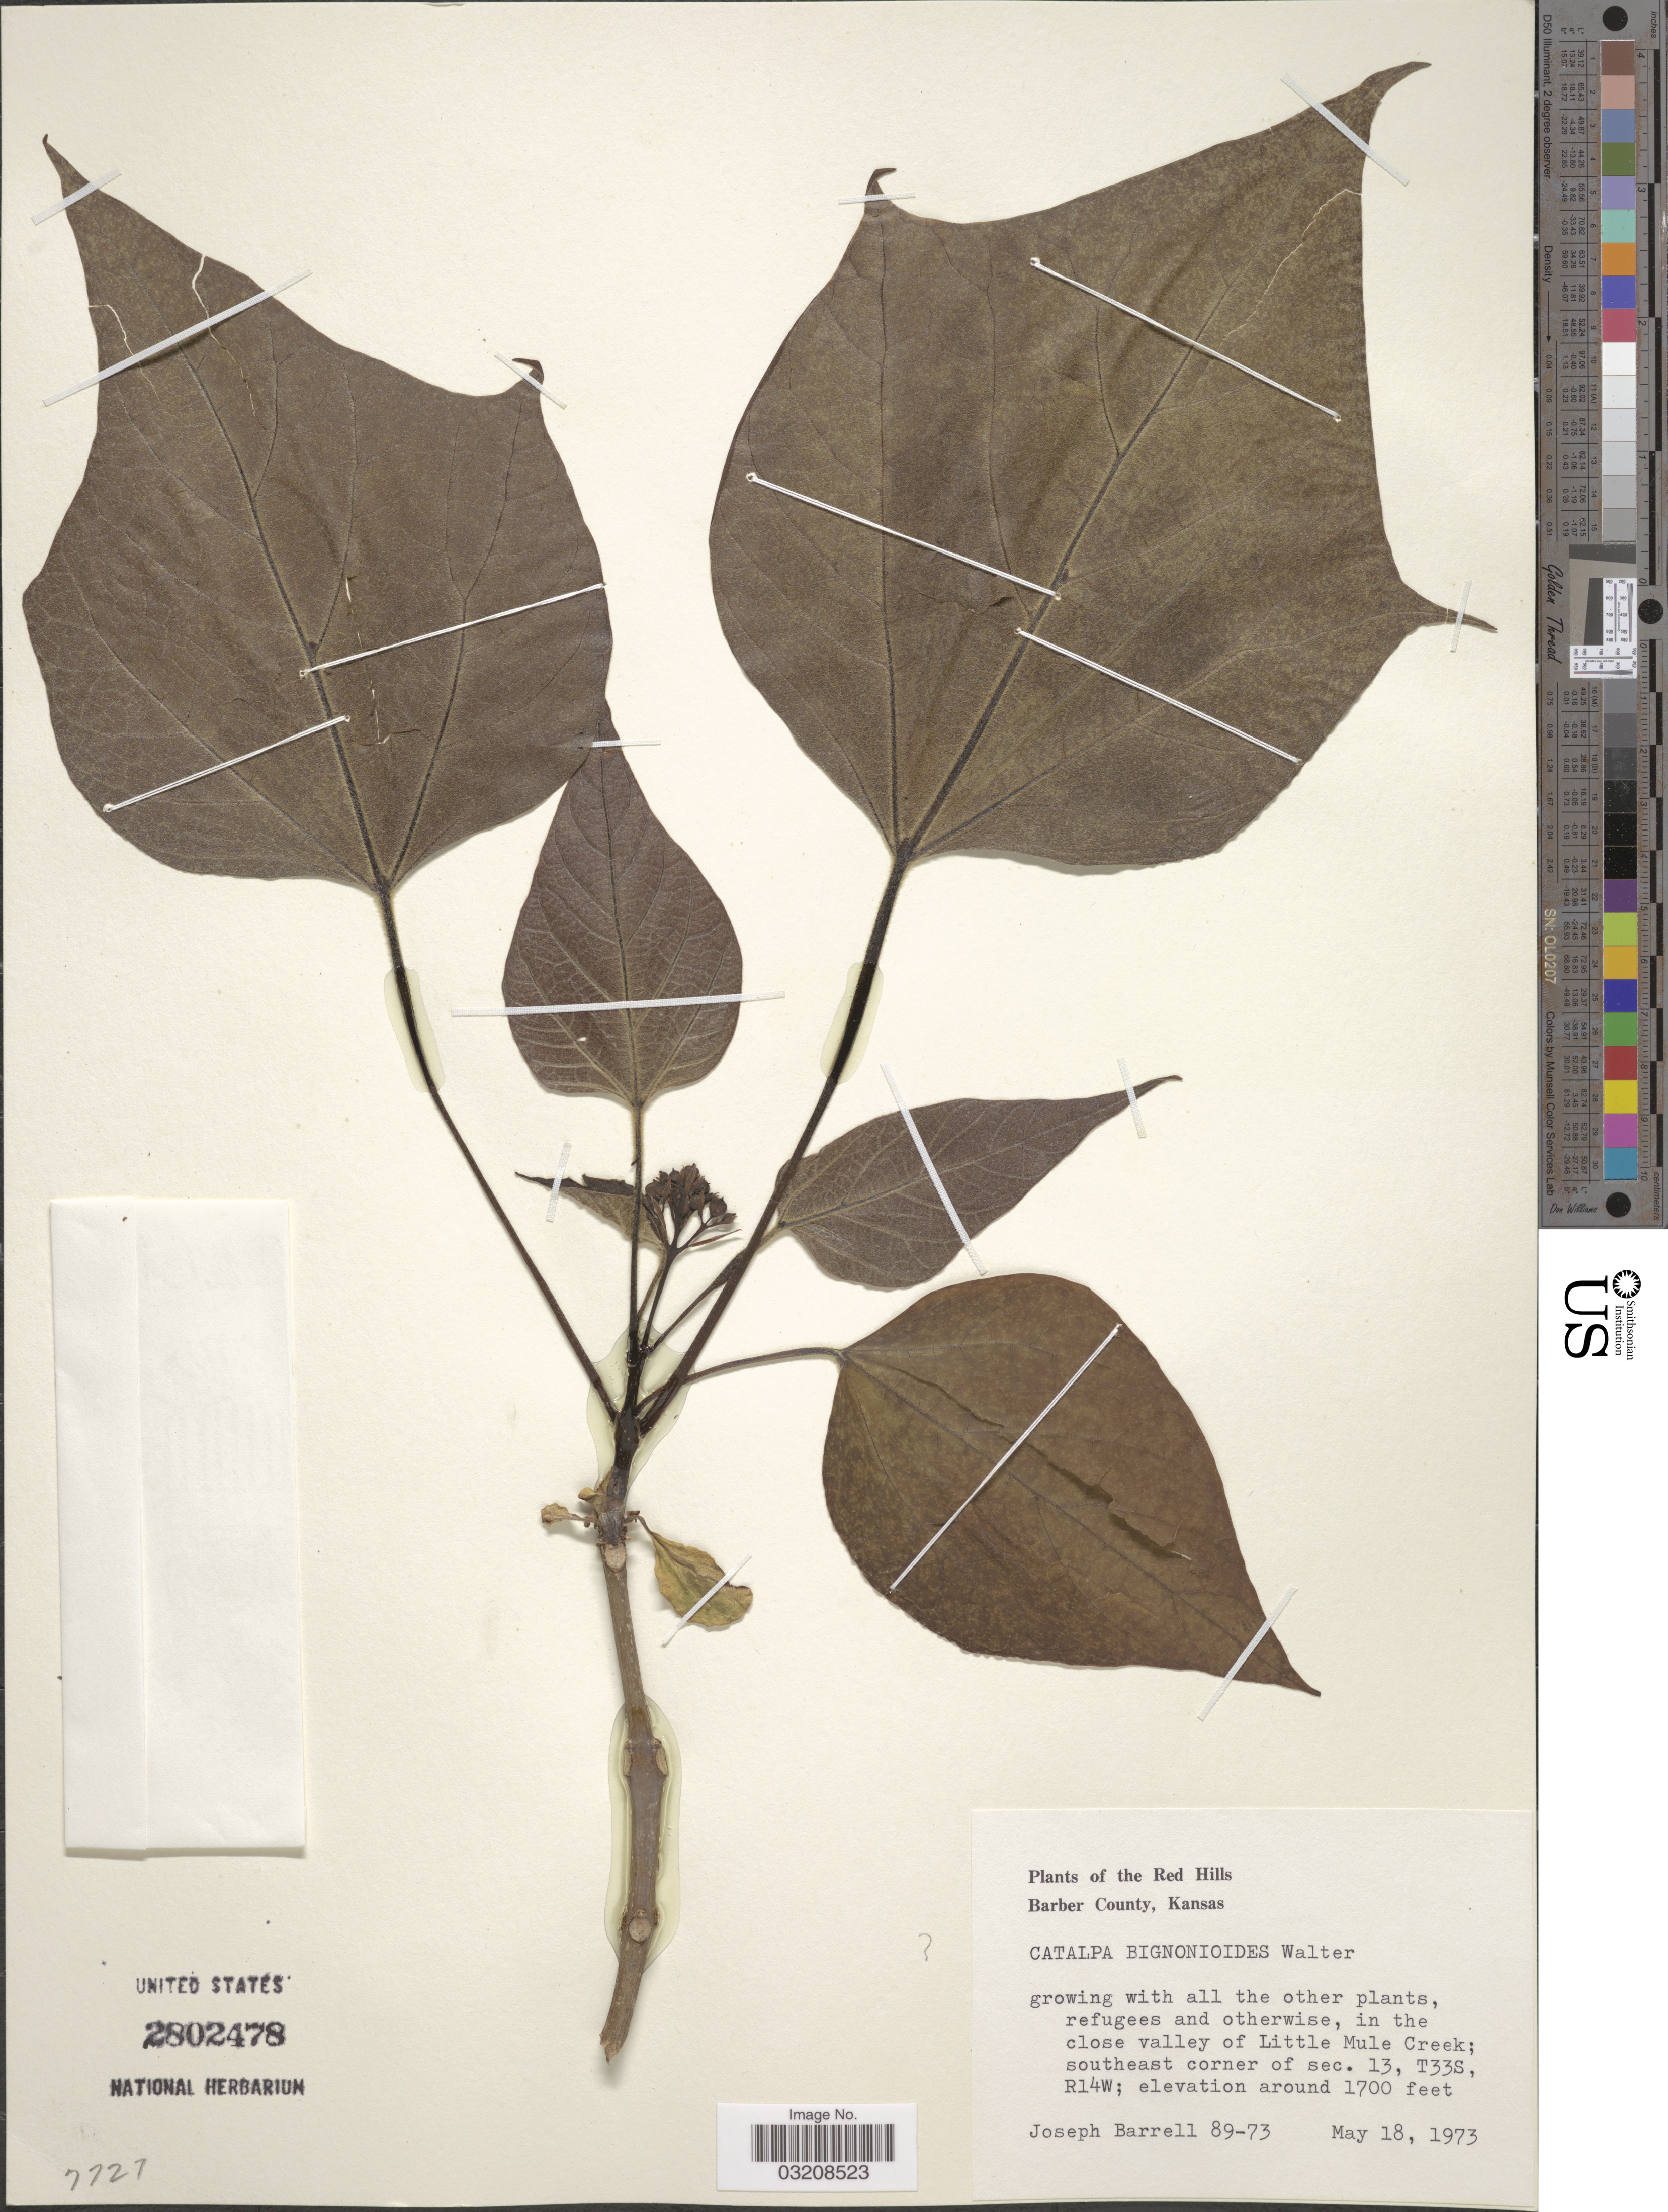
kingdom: Plantae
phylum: Tracheophyta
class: Magnoliopsida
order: Lamiales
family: Bignoniaceae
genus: Catalpa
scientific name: Catalpa bignonioides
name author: Walter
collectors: J. Barrell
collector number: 89-73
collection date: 1973-05-18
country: United States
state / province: Kansas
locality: The Red Hills. Barber County. In the close valley of Little Mule Creek; southeast corner of sec. 13, T33S, R14W.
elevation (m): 518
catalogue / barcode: US 2802478